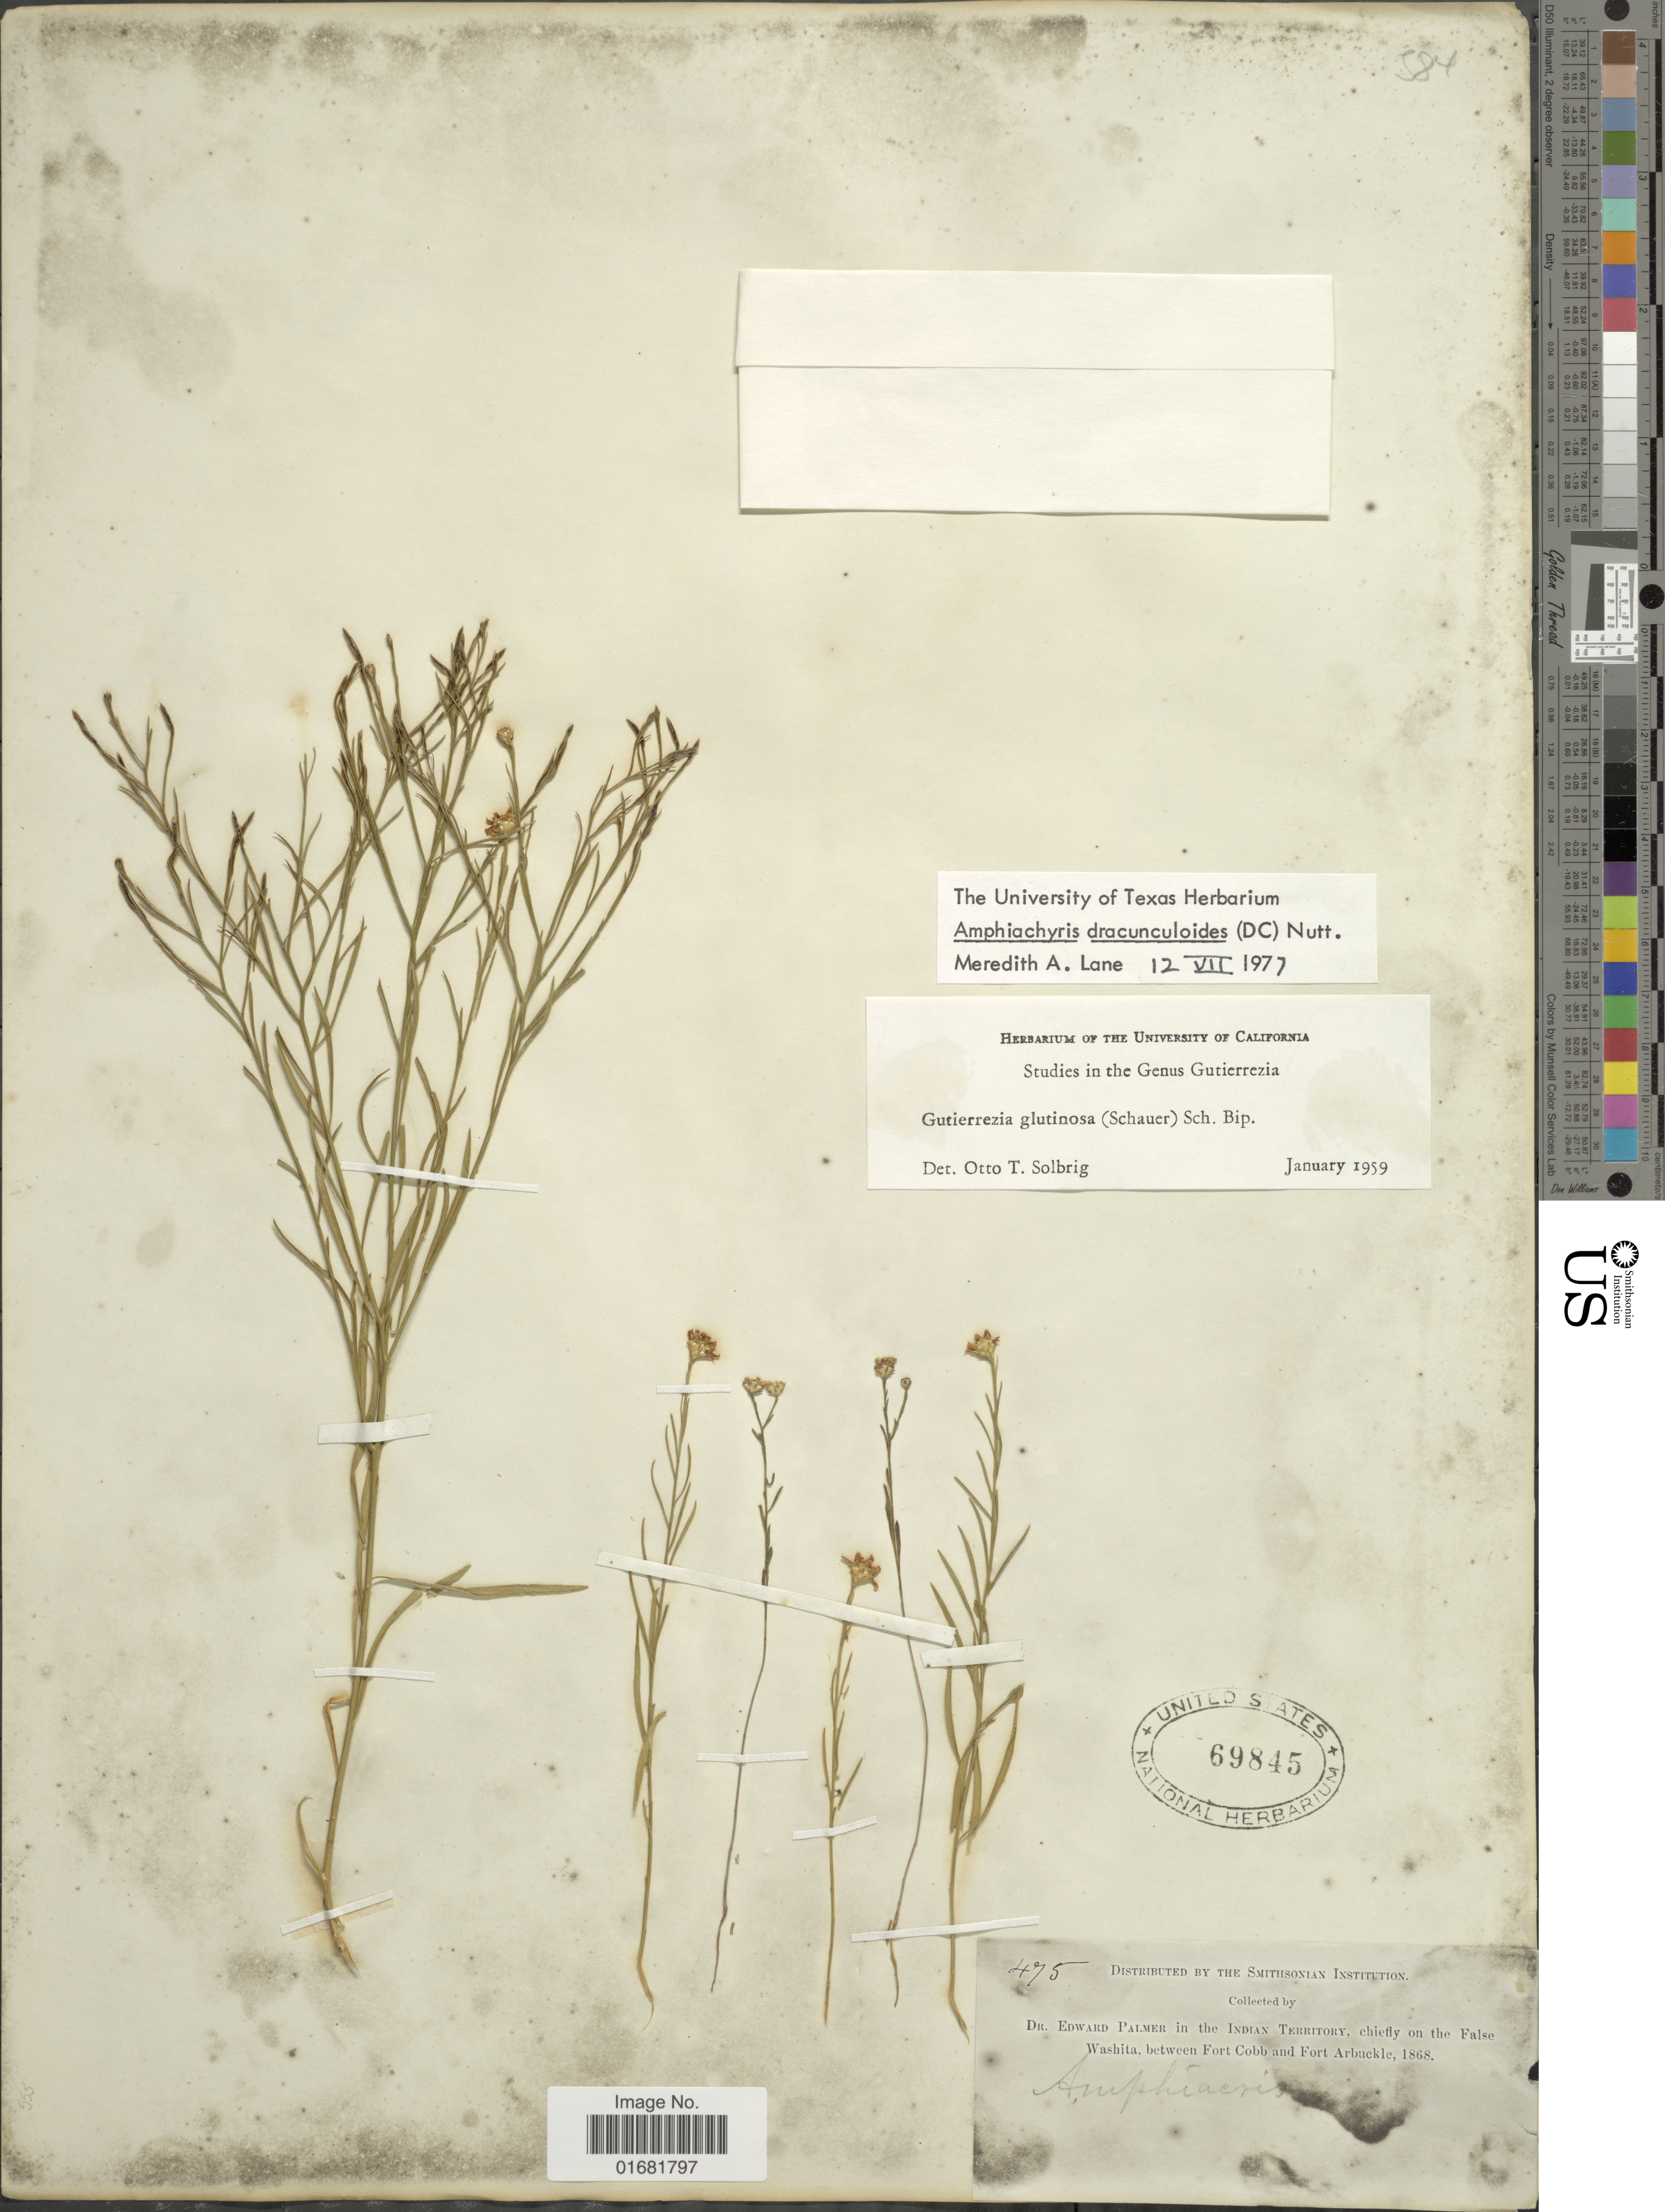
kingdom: Plantae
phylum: Tracheophyta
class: Magnoliopsida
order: Asterales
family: Asteraceae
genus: Amphiachyris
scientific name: Amphiachyris dracunculoides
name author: (DC.) Nutt.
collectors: E. Palmer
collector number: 475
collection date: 1868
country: United States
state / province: Oklahoma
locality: Indian Territory, chiefly on the False Washita, between Fort Cobb and Fort Arbuckle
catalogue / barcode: US 69845